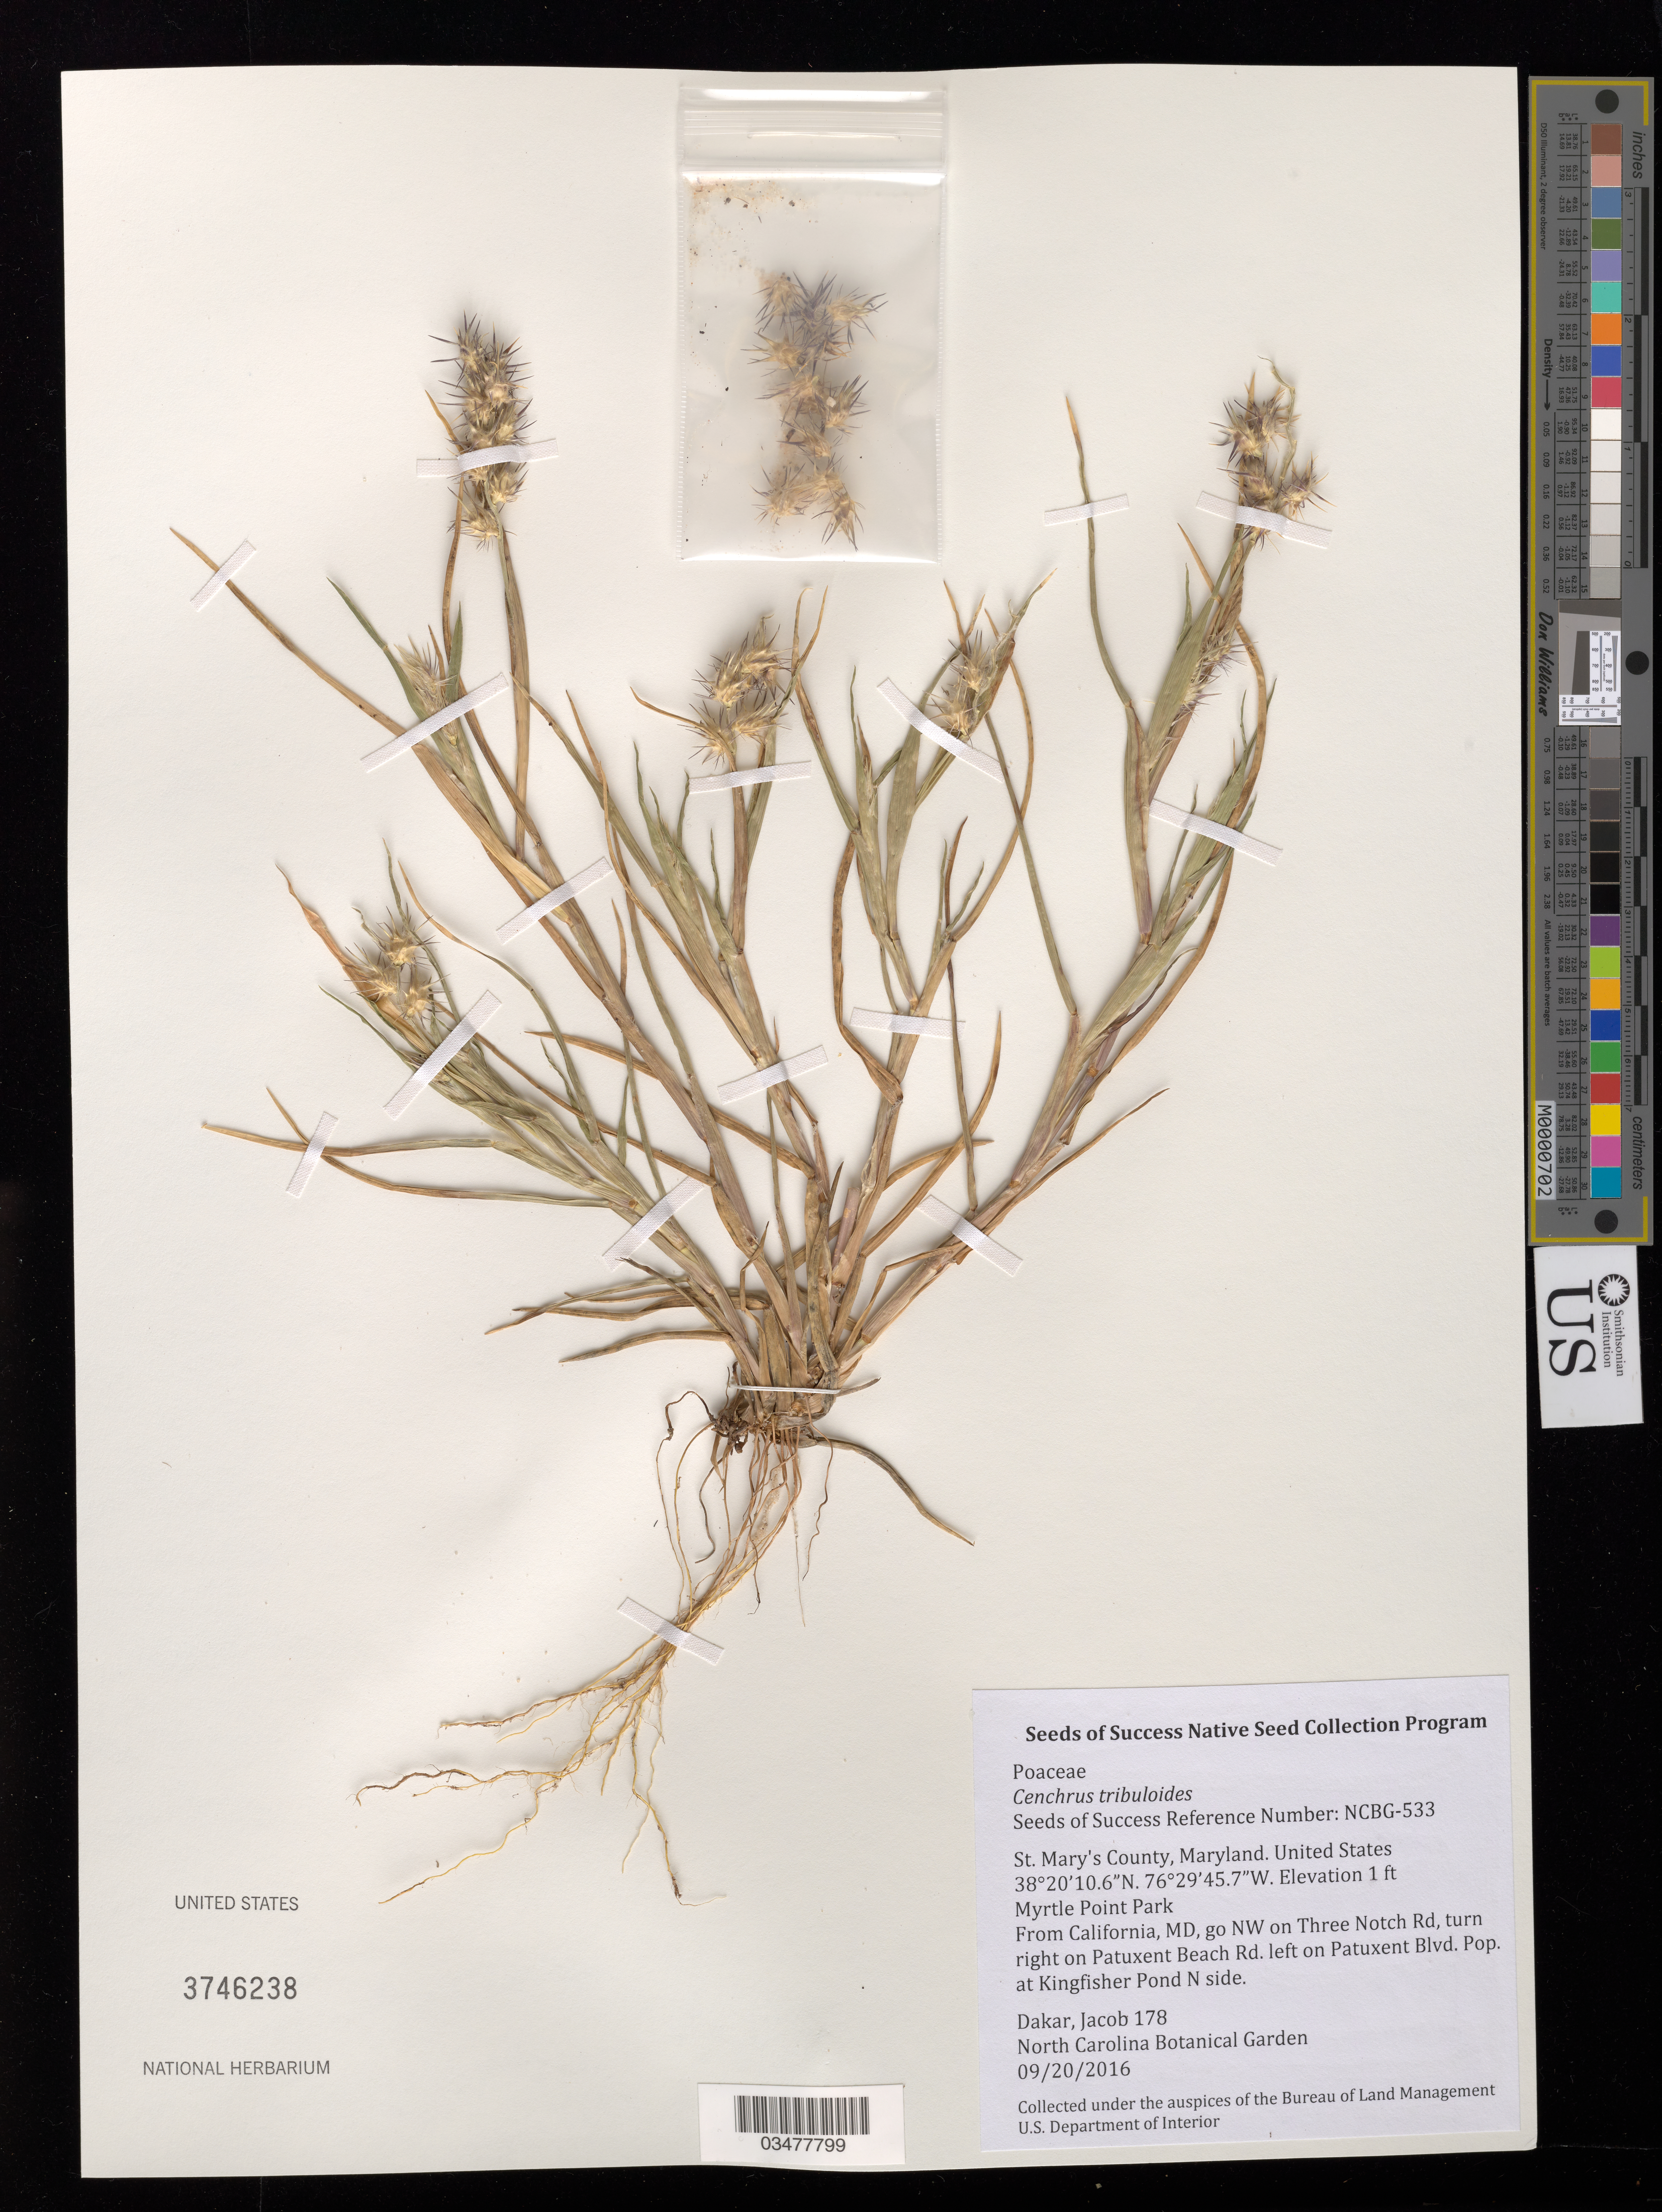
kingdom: Plantae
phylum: Tracheophyta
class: Liliopsida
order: Poales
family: Poaceae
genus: Cenchrus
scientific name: Cenchrus tribuloides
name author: L.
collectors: A. Faucette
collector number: NCBG-533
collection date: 2016-09-20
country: United States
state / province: Maryland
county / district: St. Mary's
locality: Myrtle Point Park, Kingfisher Pond N side.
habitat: Overwash dune grassland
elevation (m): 0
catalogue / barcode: US 3746238